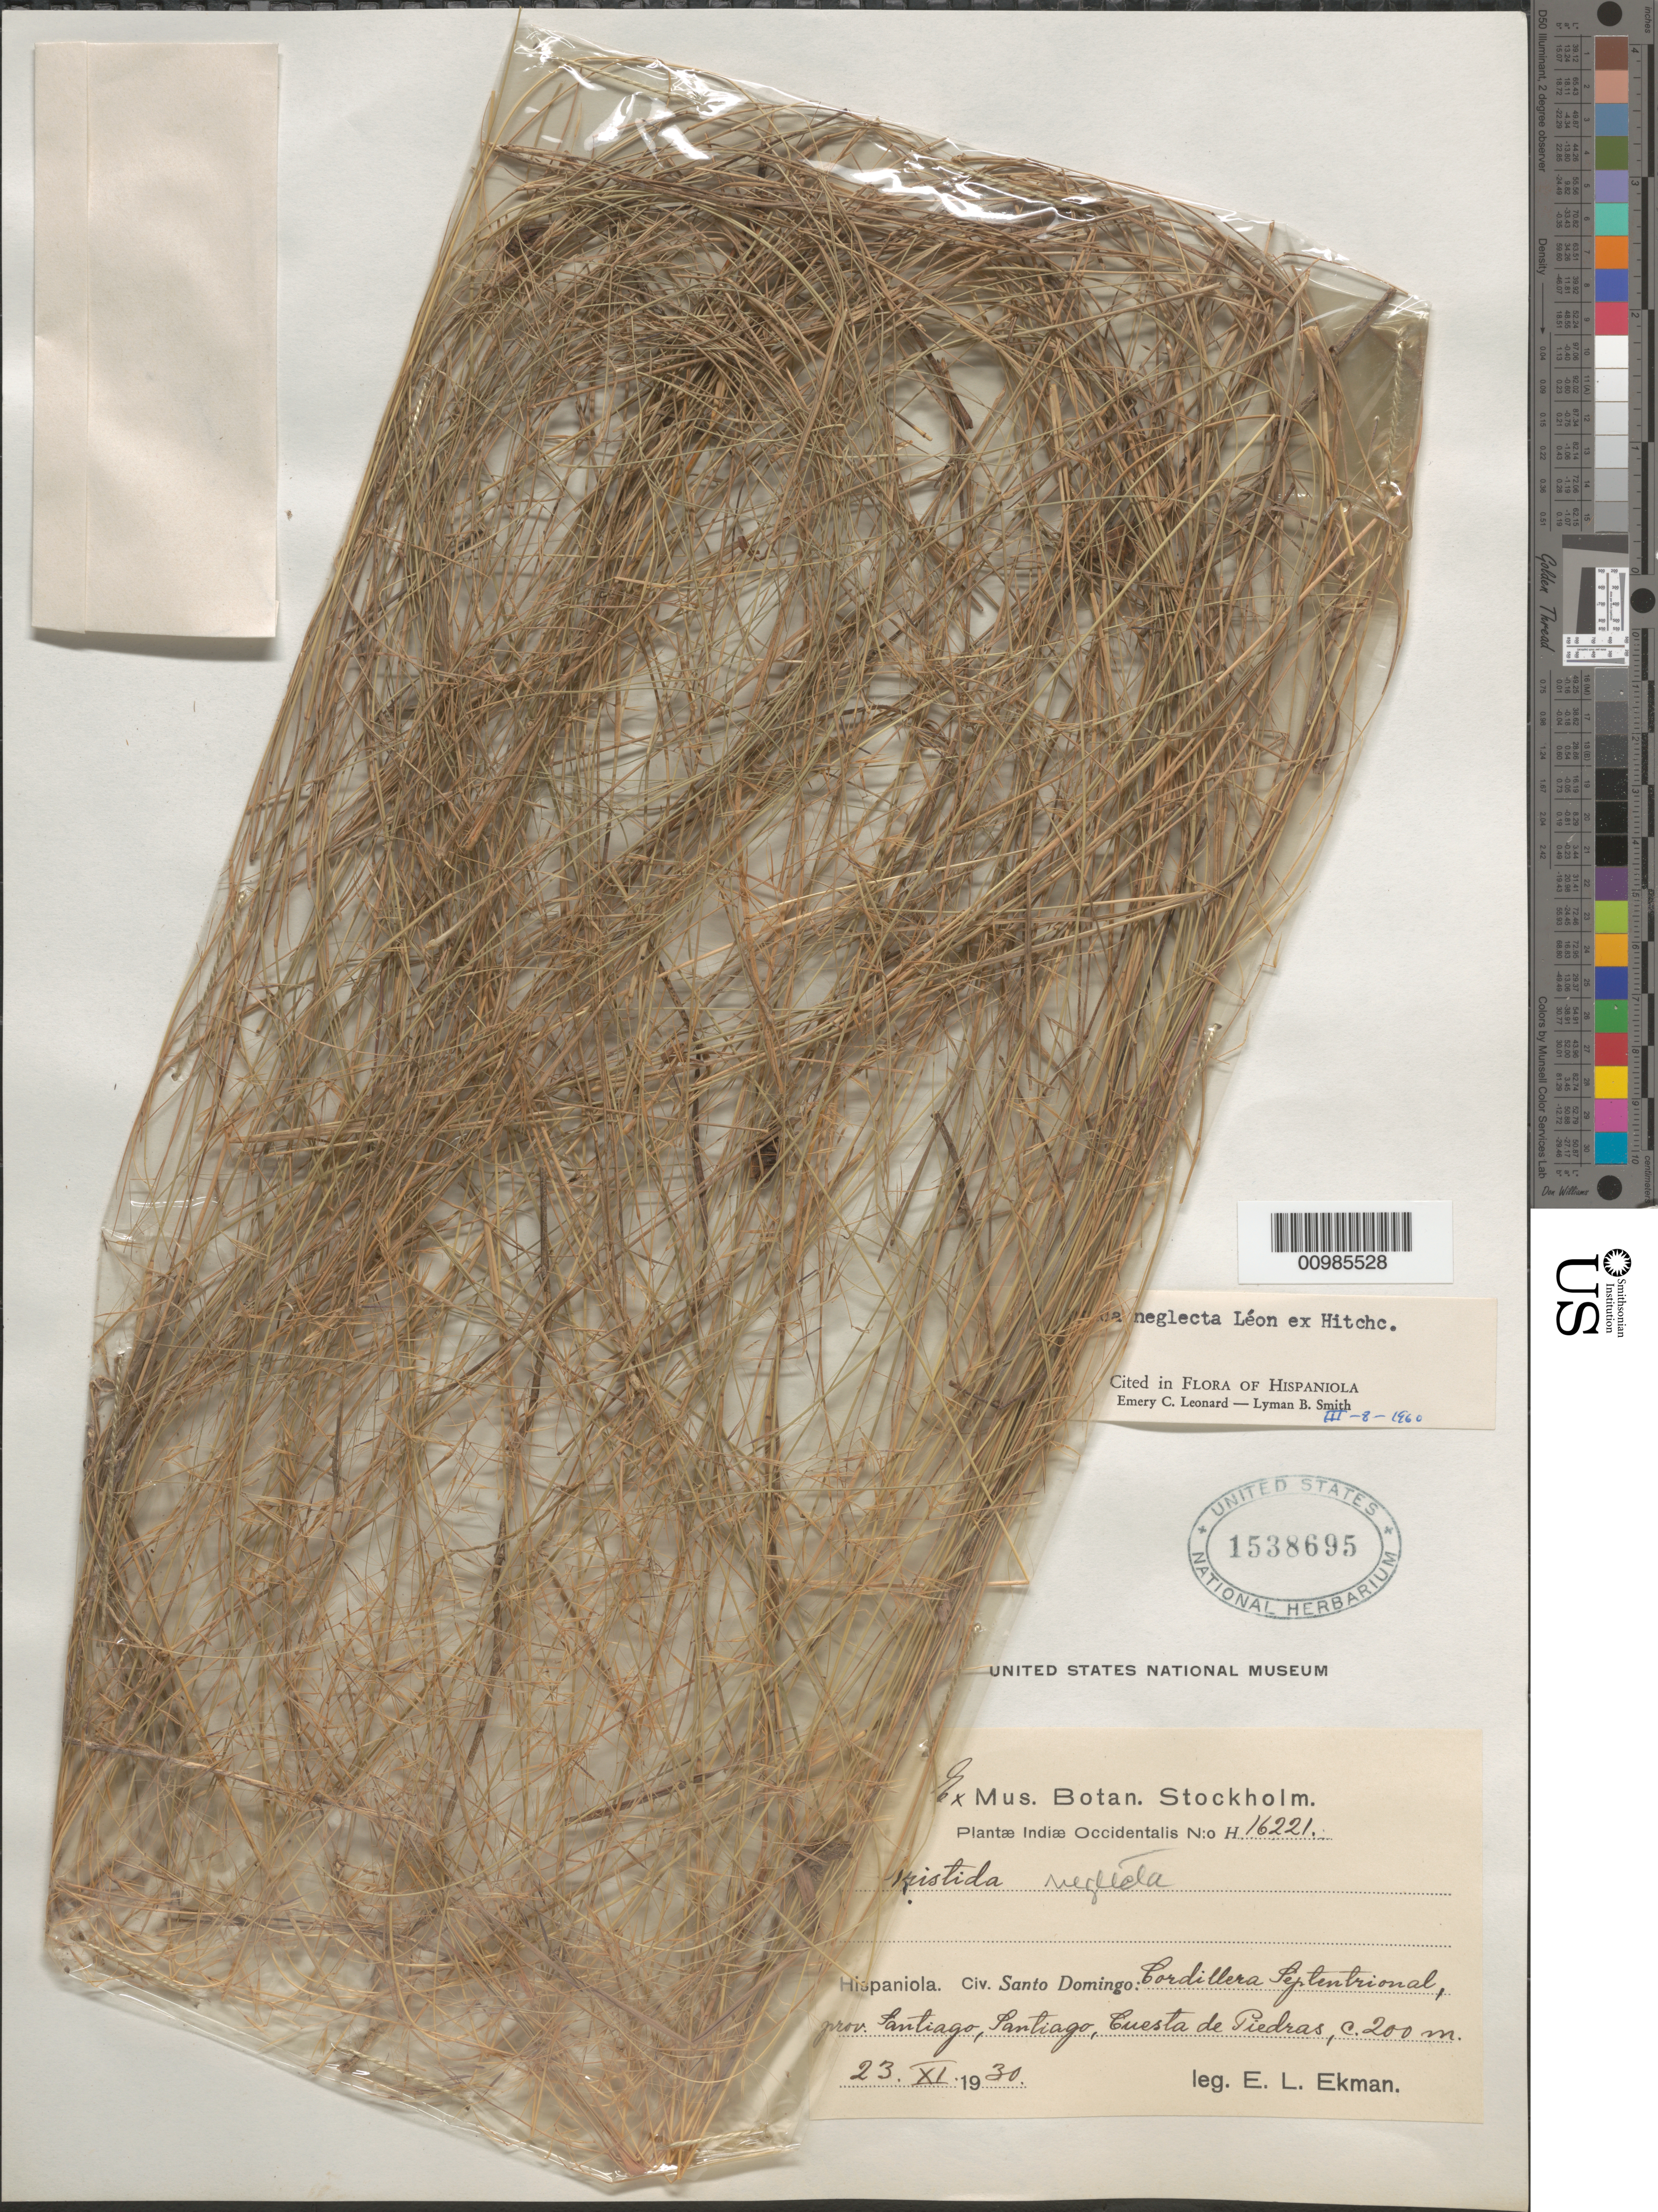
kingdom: Plantae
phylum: Tracheophyta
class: Liliopsida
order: Poales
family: Poaceae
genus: Aristida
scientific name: Aristida neglecta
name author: León ex Hitchc.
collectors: E. L. Ekman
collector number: H 16221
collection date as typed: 23 Nov 1930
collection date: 1930-11-23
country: Dominican Republic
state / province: Santiago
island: Hispaniola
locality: Cordillera Septentrional, Santiago, Loma Cuesta de Piedras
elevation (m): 200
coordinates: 0 N, 0 E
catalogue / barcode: US 1538695